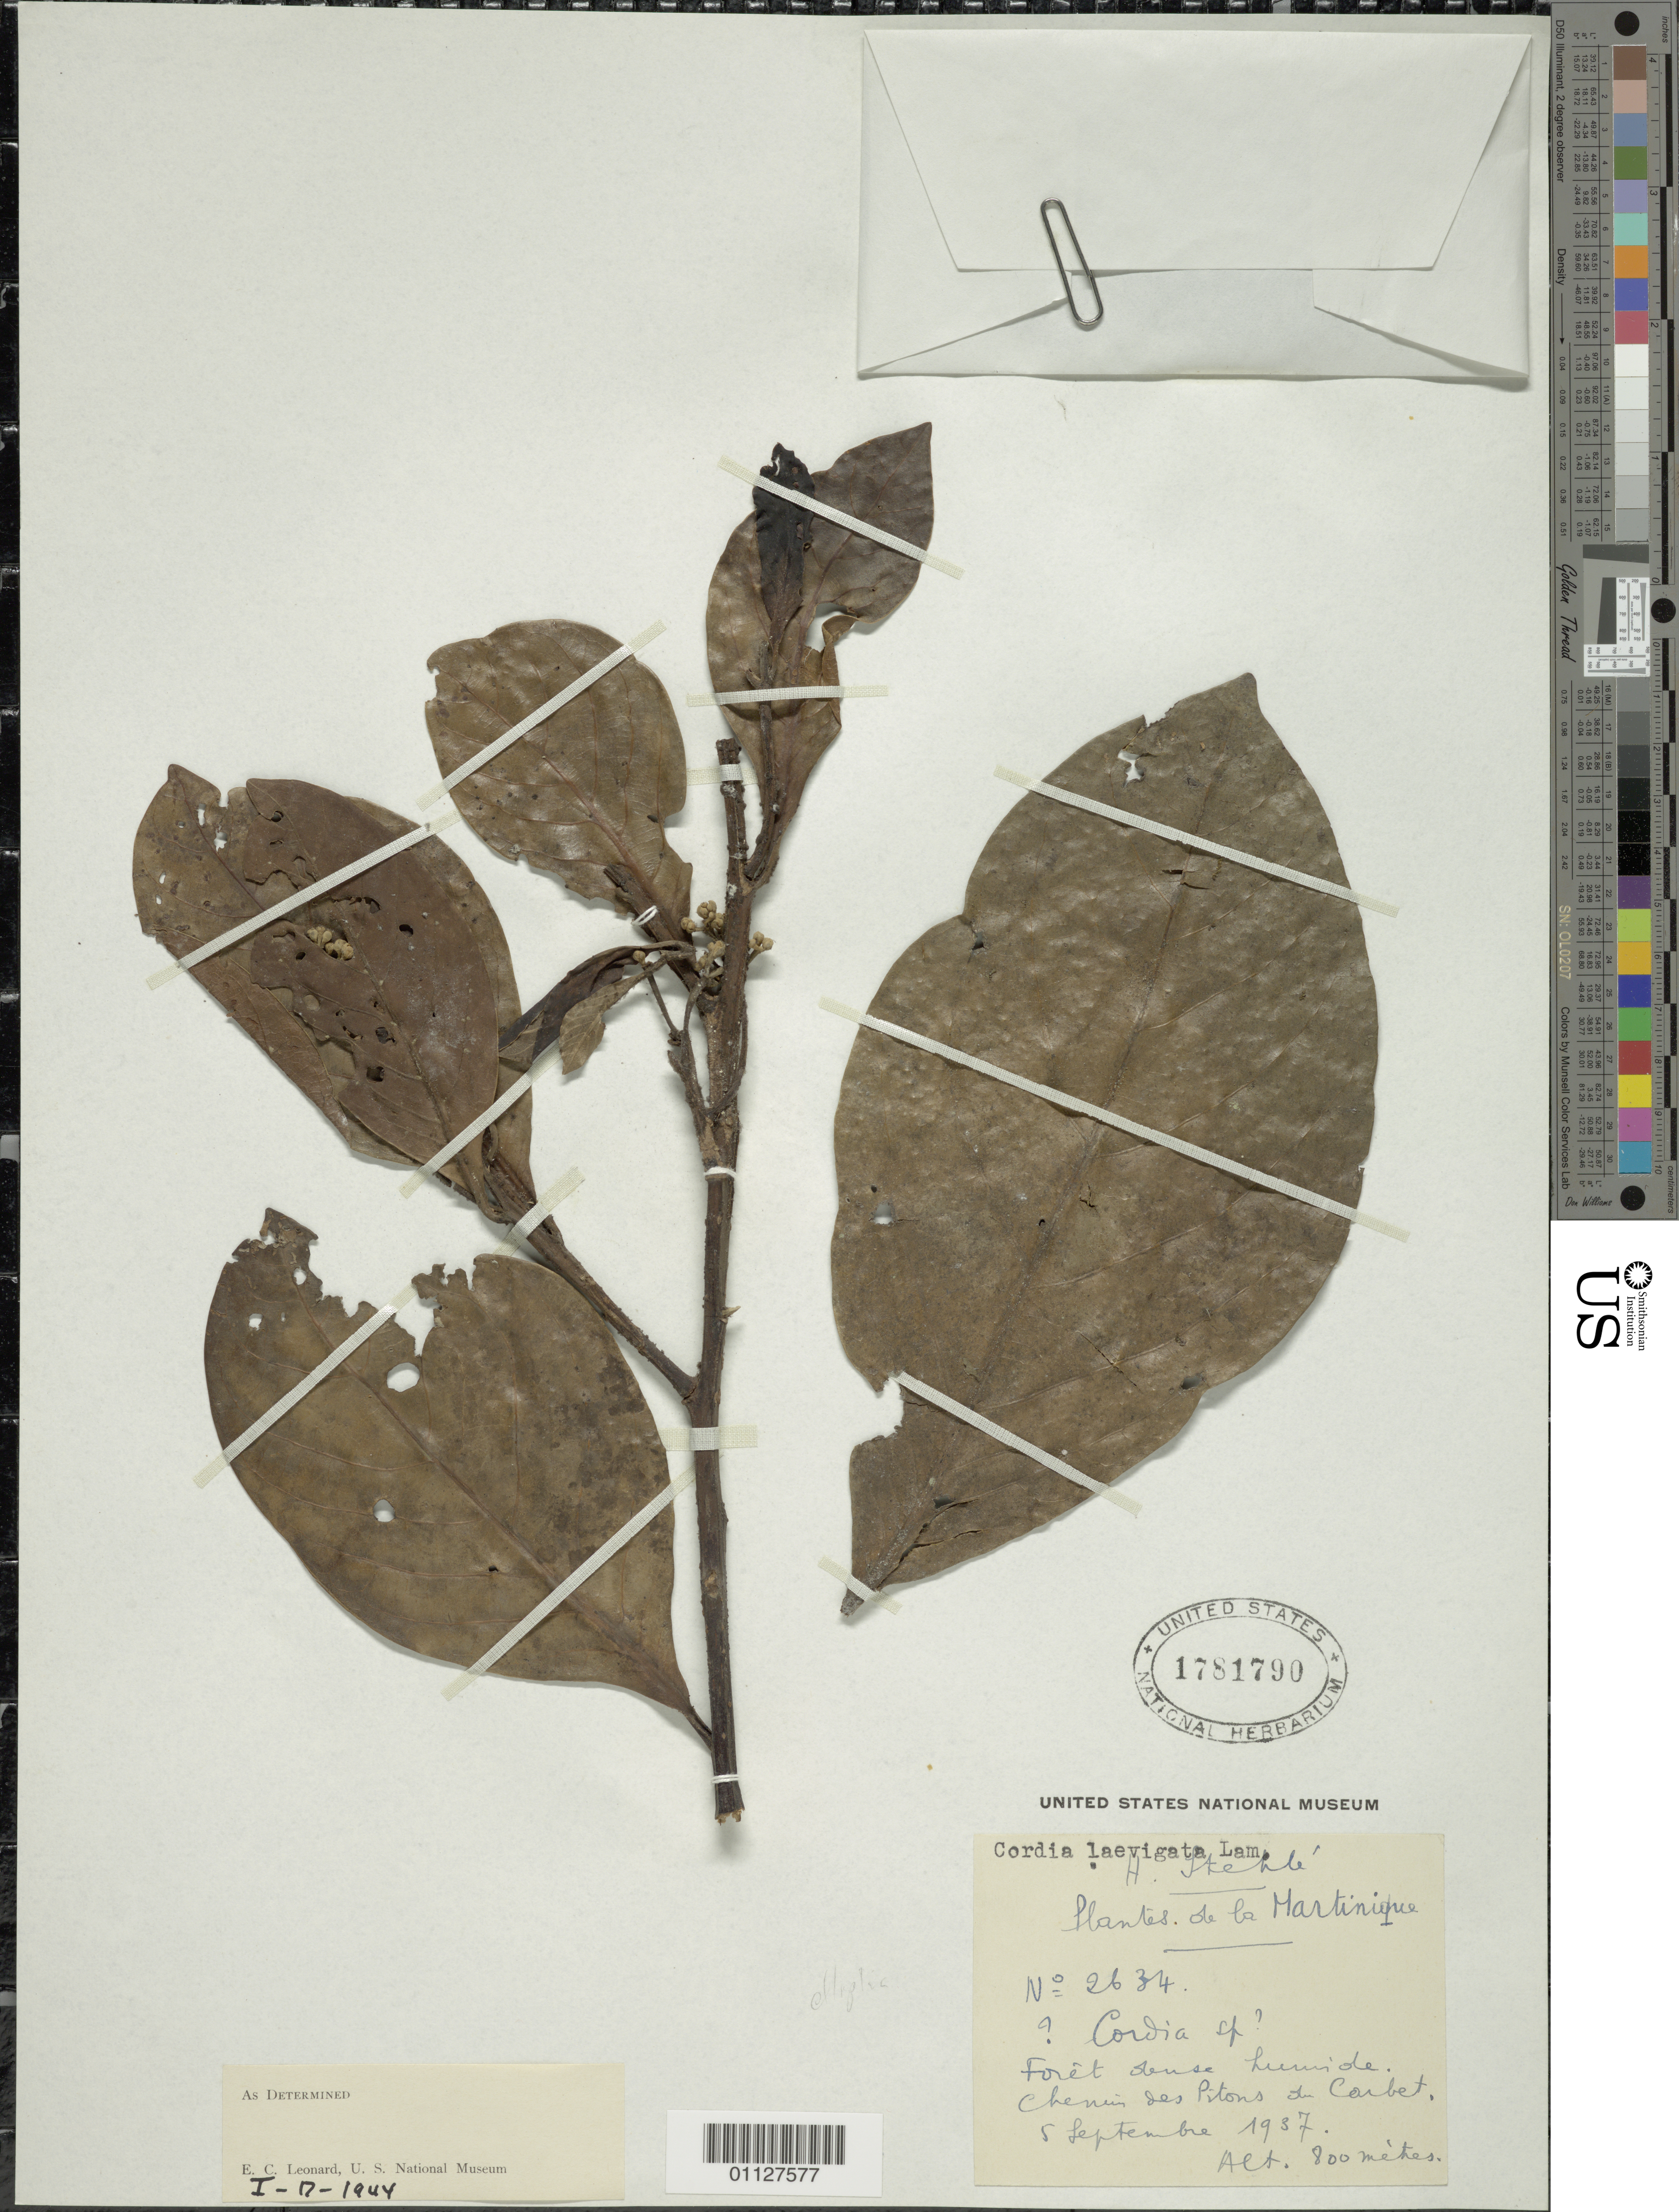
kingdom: Plantae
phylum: Tracheophyta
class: Magnoliopsida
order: Boraginales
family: Cordiaceae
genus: Cordia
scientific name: Cordia elliptica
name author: Sw.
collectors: H. Stehlé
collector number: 2634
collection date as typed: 05 Sep 1937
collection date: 1937-09-05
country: Martinique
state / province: Saint-Pierre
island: Martinique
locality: Foret dense humide. Chemin des Pitons du Carbet.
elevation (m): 800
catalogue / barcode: US 1781790